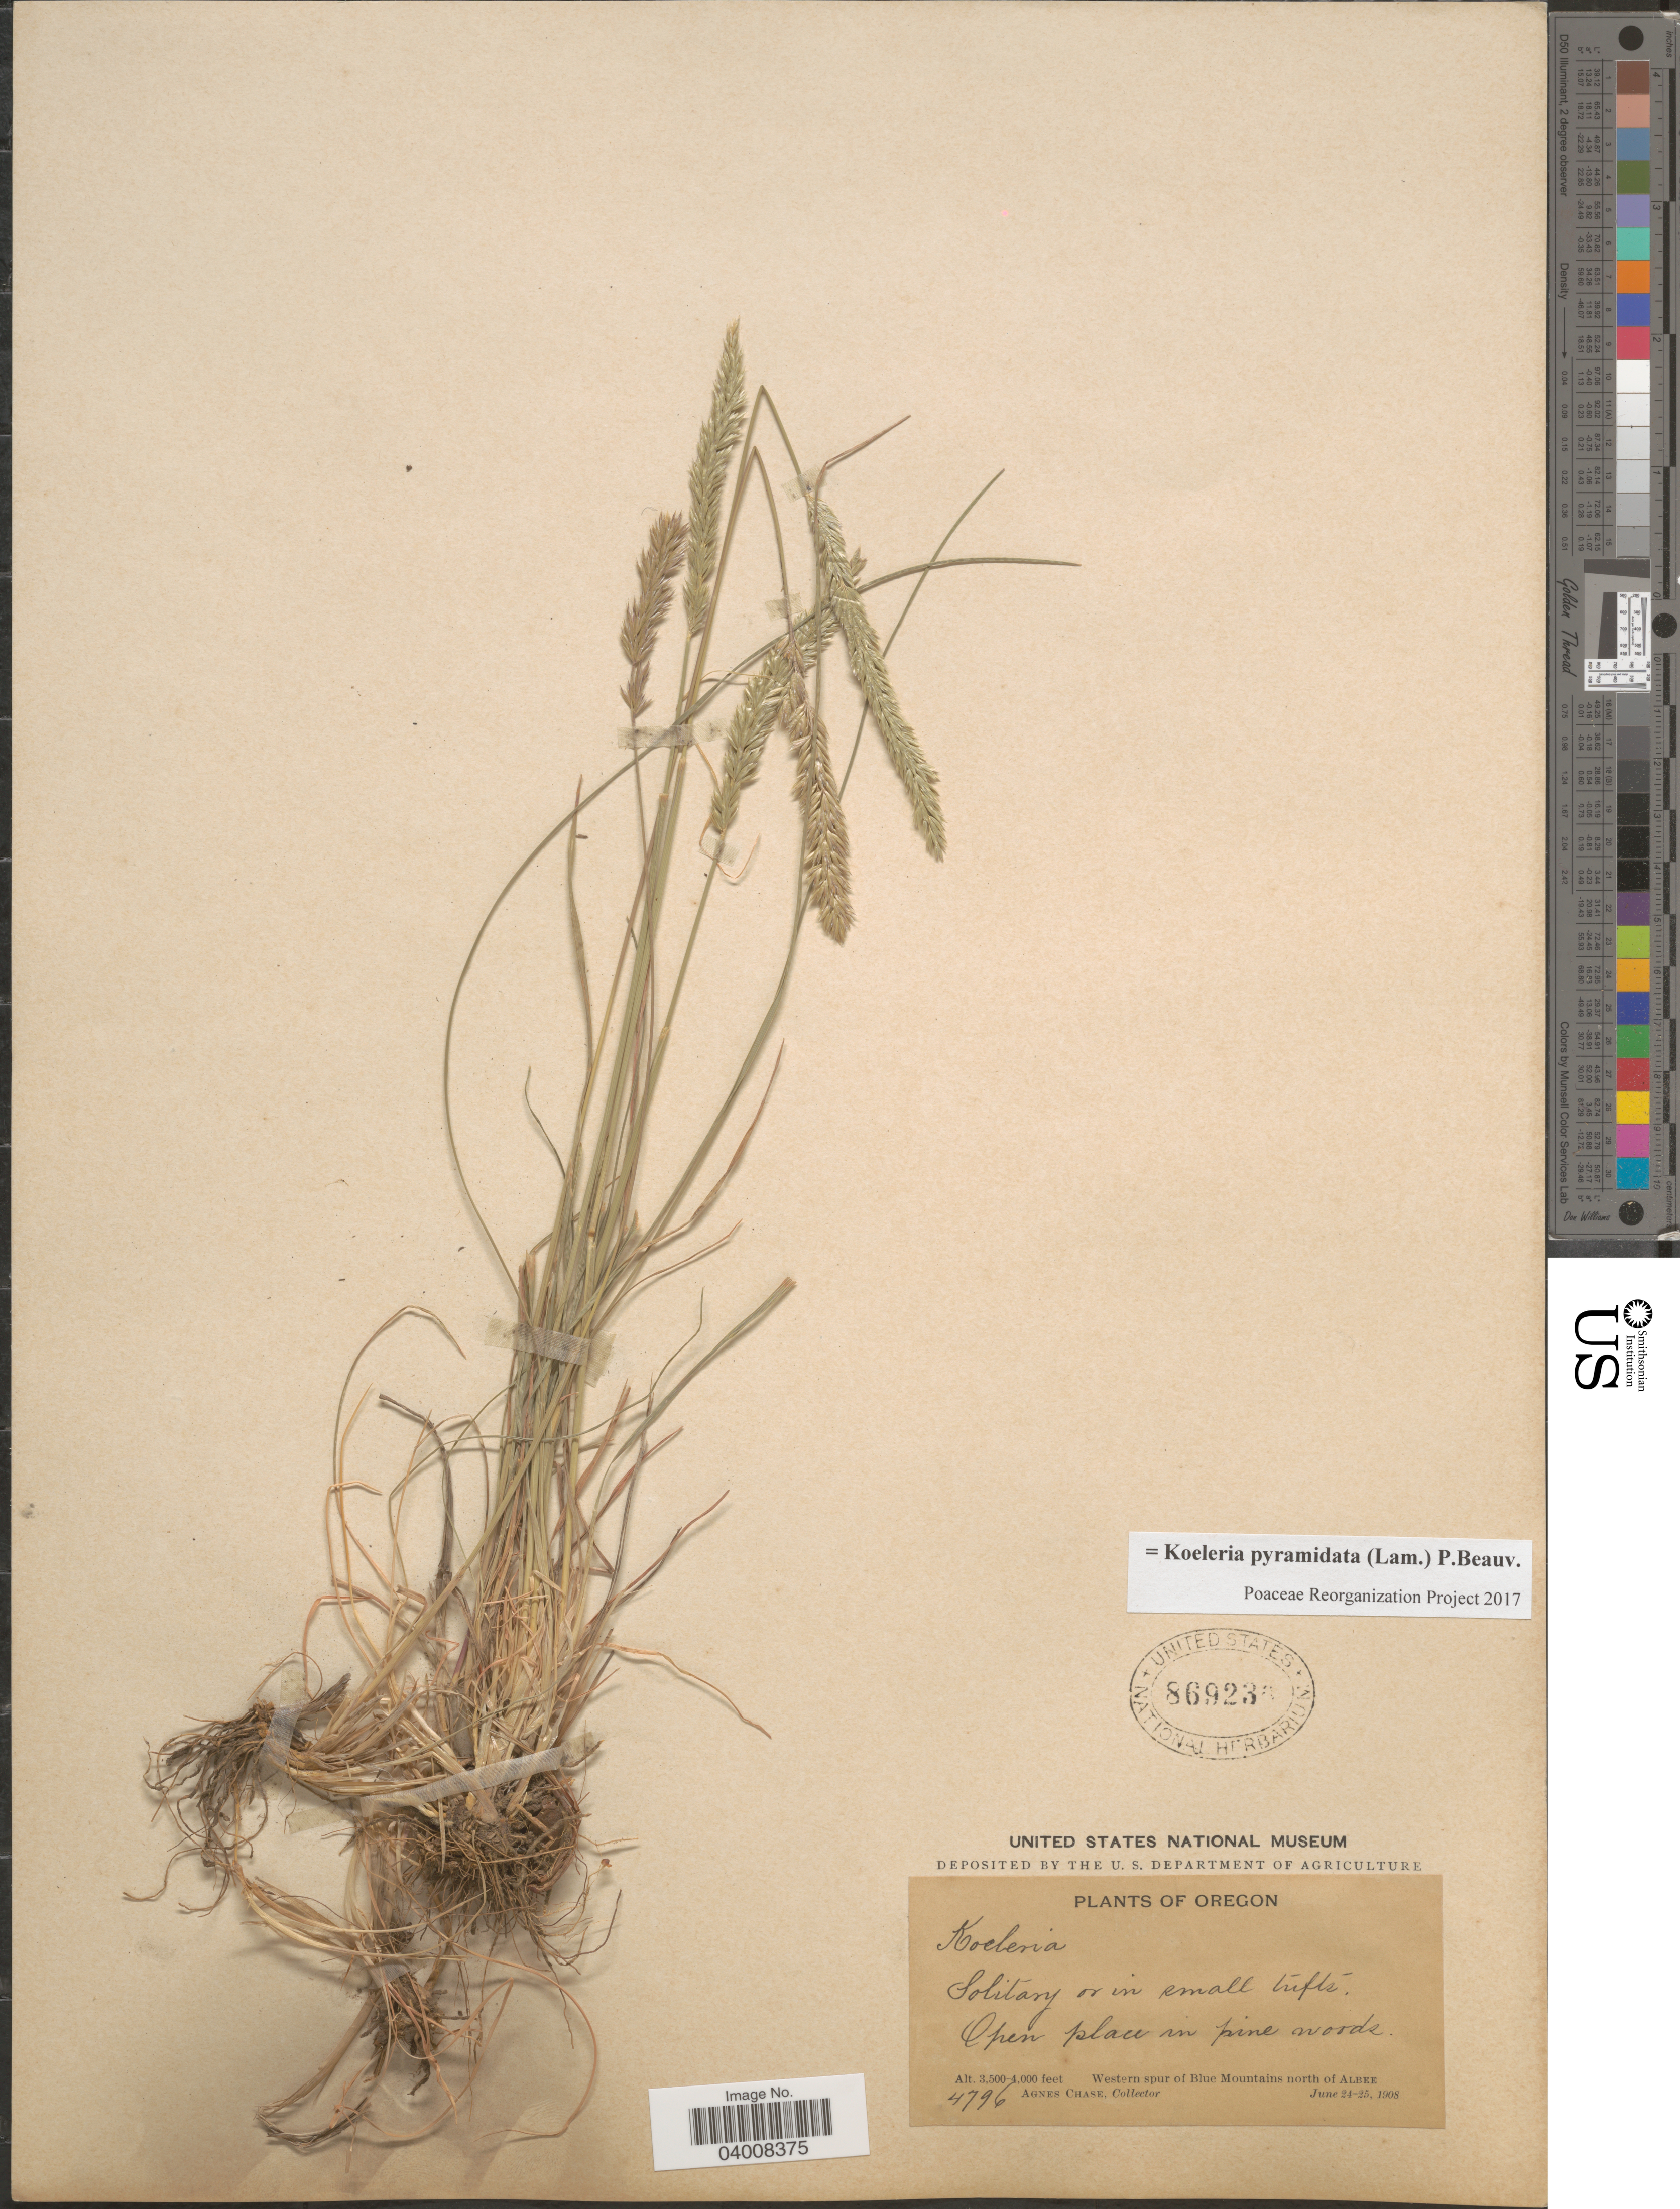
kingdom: Plantae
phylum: Tracheophyta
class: Liliopsida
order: Poales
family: Poaceae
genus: Koeleria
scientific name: Koeleria pyramidata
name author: (Lam.) P. Beauv.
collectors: A. Chase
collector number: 4796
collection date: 1908-06-24/1908-06-25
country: United States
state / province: Oregon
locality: Solitary or in small tufts. Open place in pine woods. Western spur of Blue Mountains north of Albee.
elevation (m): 1067